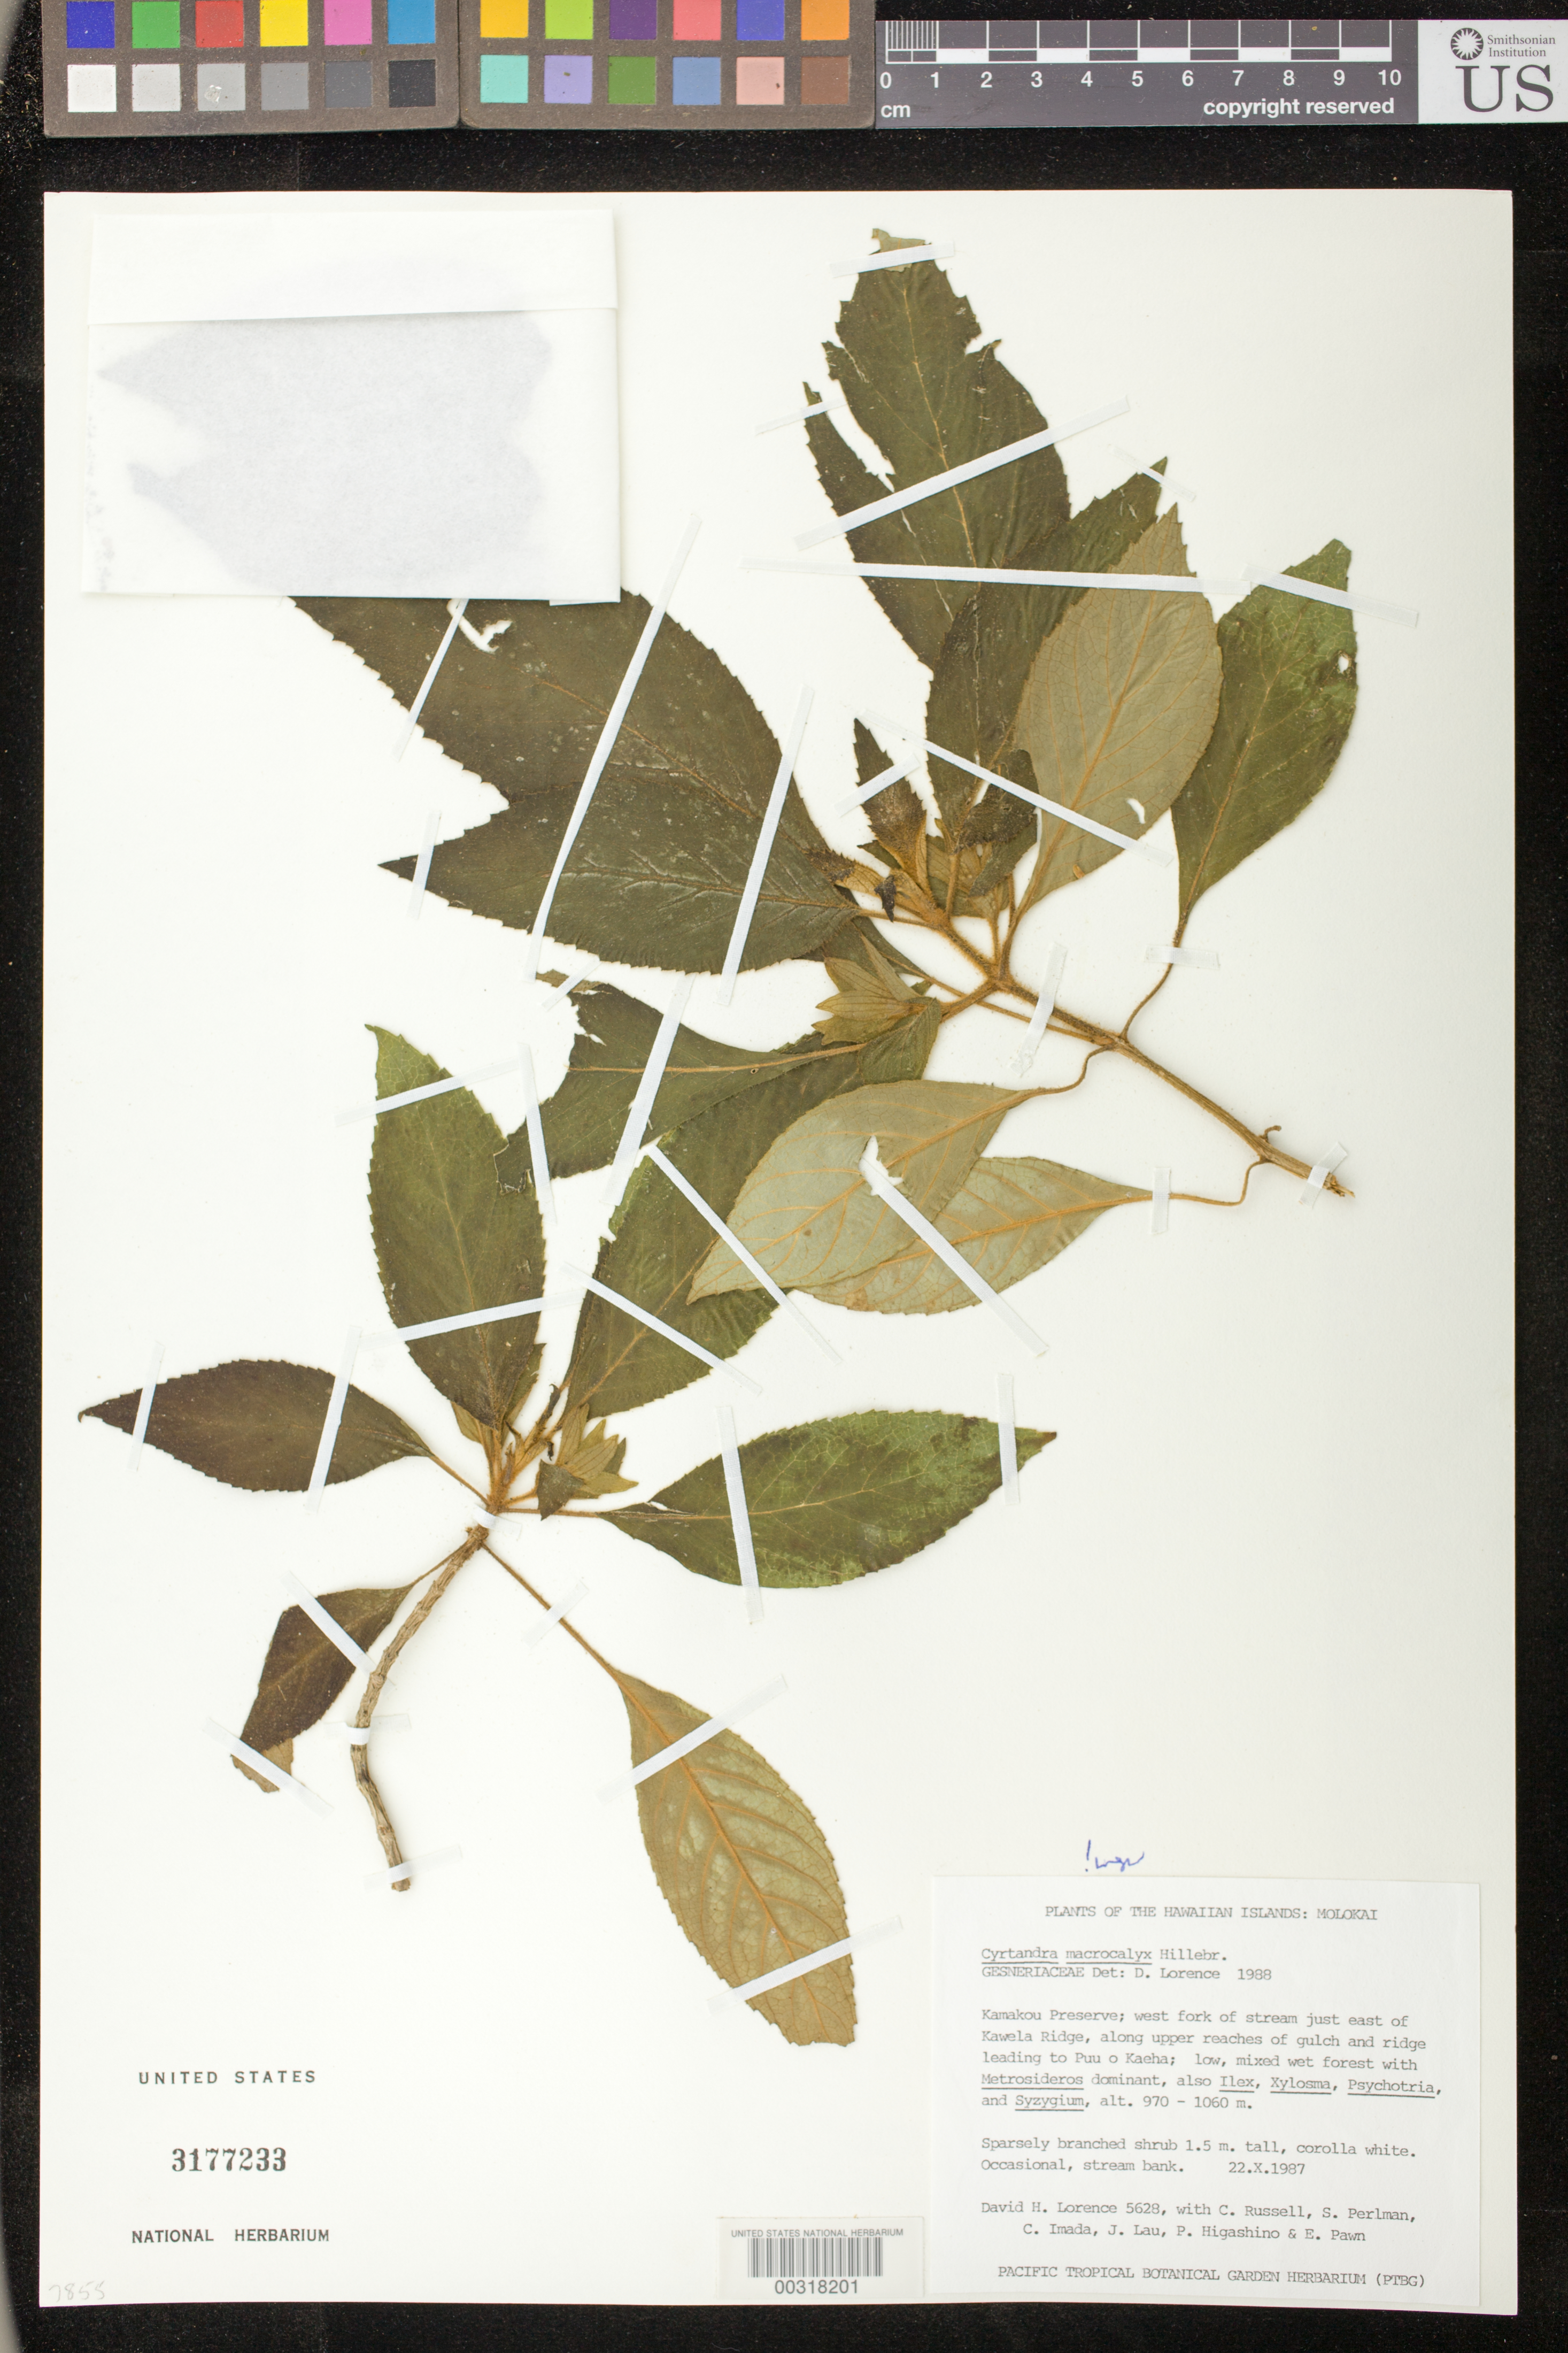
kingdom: Plantae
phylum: Tracheophyta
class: Magnoliopsida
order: Lamiales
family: Gesneriaceae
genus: Cyrtandra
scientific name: Cyrtandra macrocalyx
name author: Hillebr.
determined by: Lorence, David H., (PTBG), National Tropical Botanical Garden (UNITED STATES)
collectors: D. Lorence, C. Russell, S. P. Perlman, C. Imada, J. Lau & et al.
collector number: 5628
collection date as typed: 22 Oct 1987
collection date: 1987-10-22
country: United States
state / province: Hawaii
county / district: Maui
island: Moloka'i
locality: Kamakou preserve, W fork of stream just E of Kawela ridge, along upper reaches of gulch and ridge leading to Puu o Kaeha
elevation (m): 970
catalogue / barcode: US 3177233